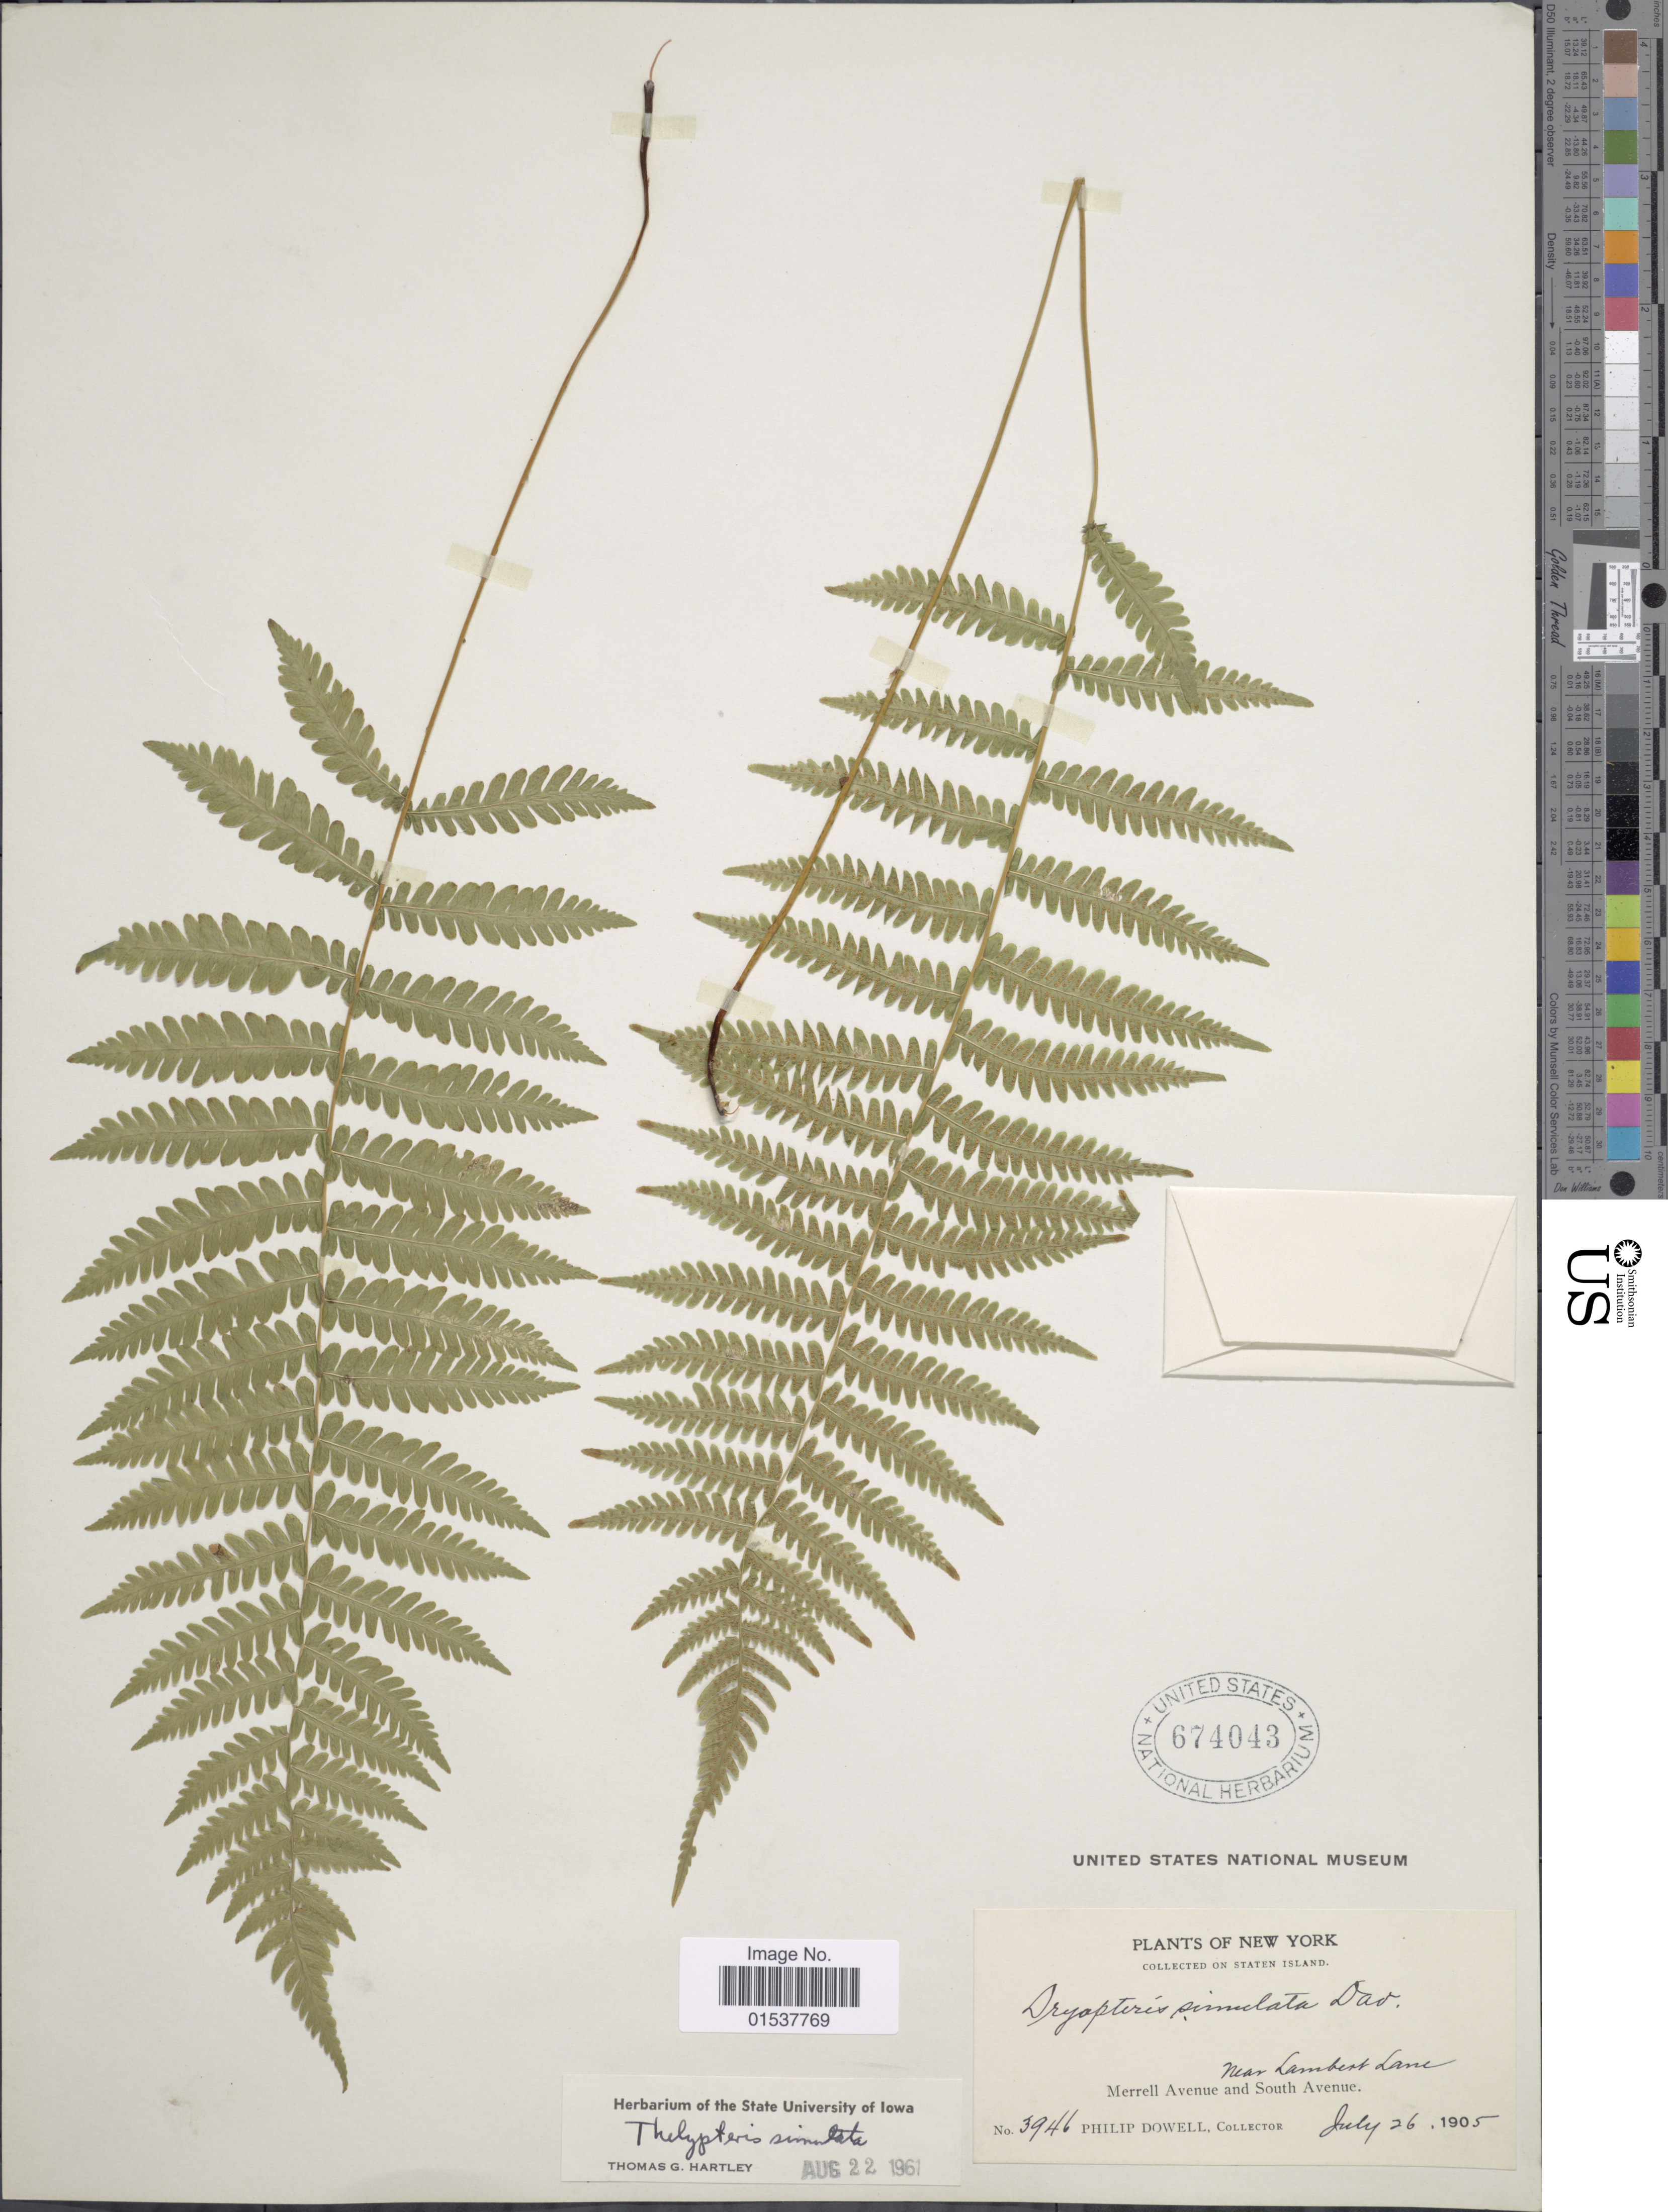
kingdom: Plantae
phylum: Tracheophyta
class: Polypodiopsida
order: Polypodiales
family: Thelypteridaceae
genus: Parathelypteris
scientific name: Parathelypteris simulata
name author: (Davenp.) Holttum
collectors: P. Dowell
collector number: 3946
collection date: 1905-07-26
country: United States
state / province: New York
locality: Staten Island, near Lambert Lane, Merrell Avenue and South Avenue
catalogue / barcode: US 674043